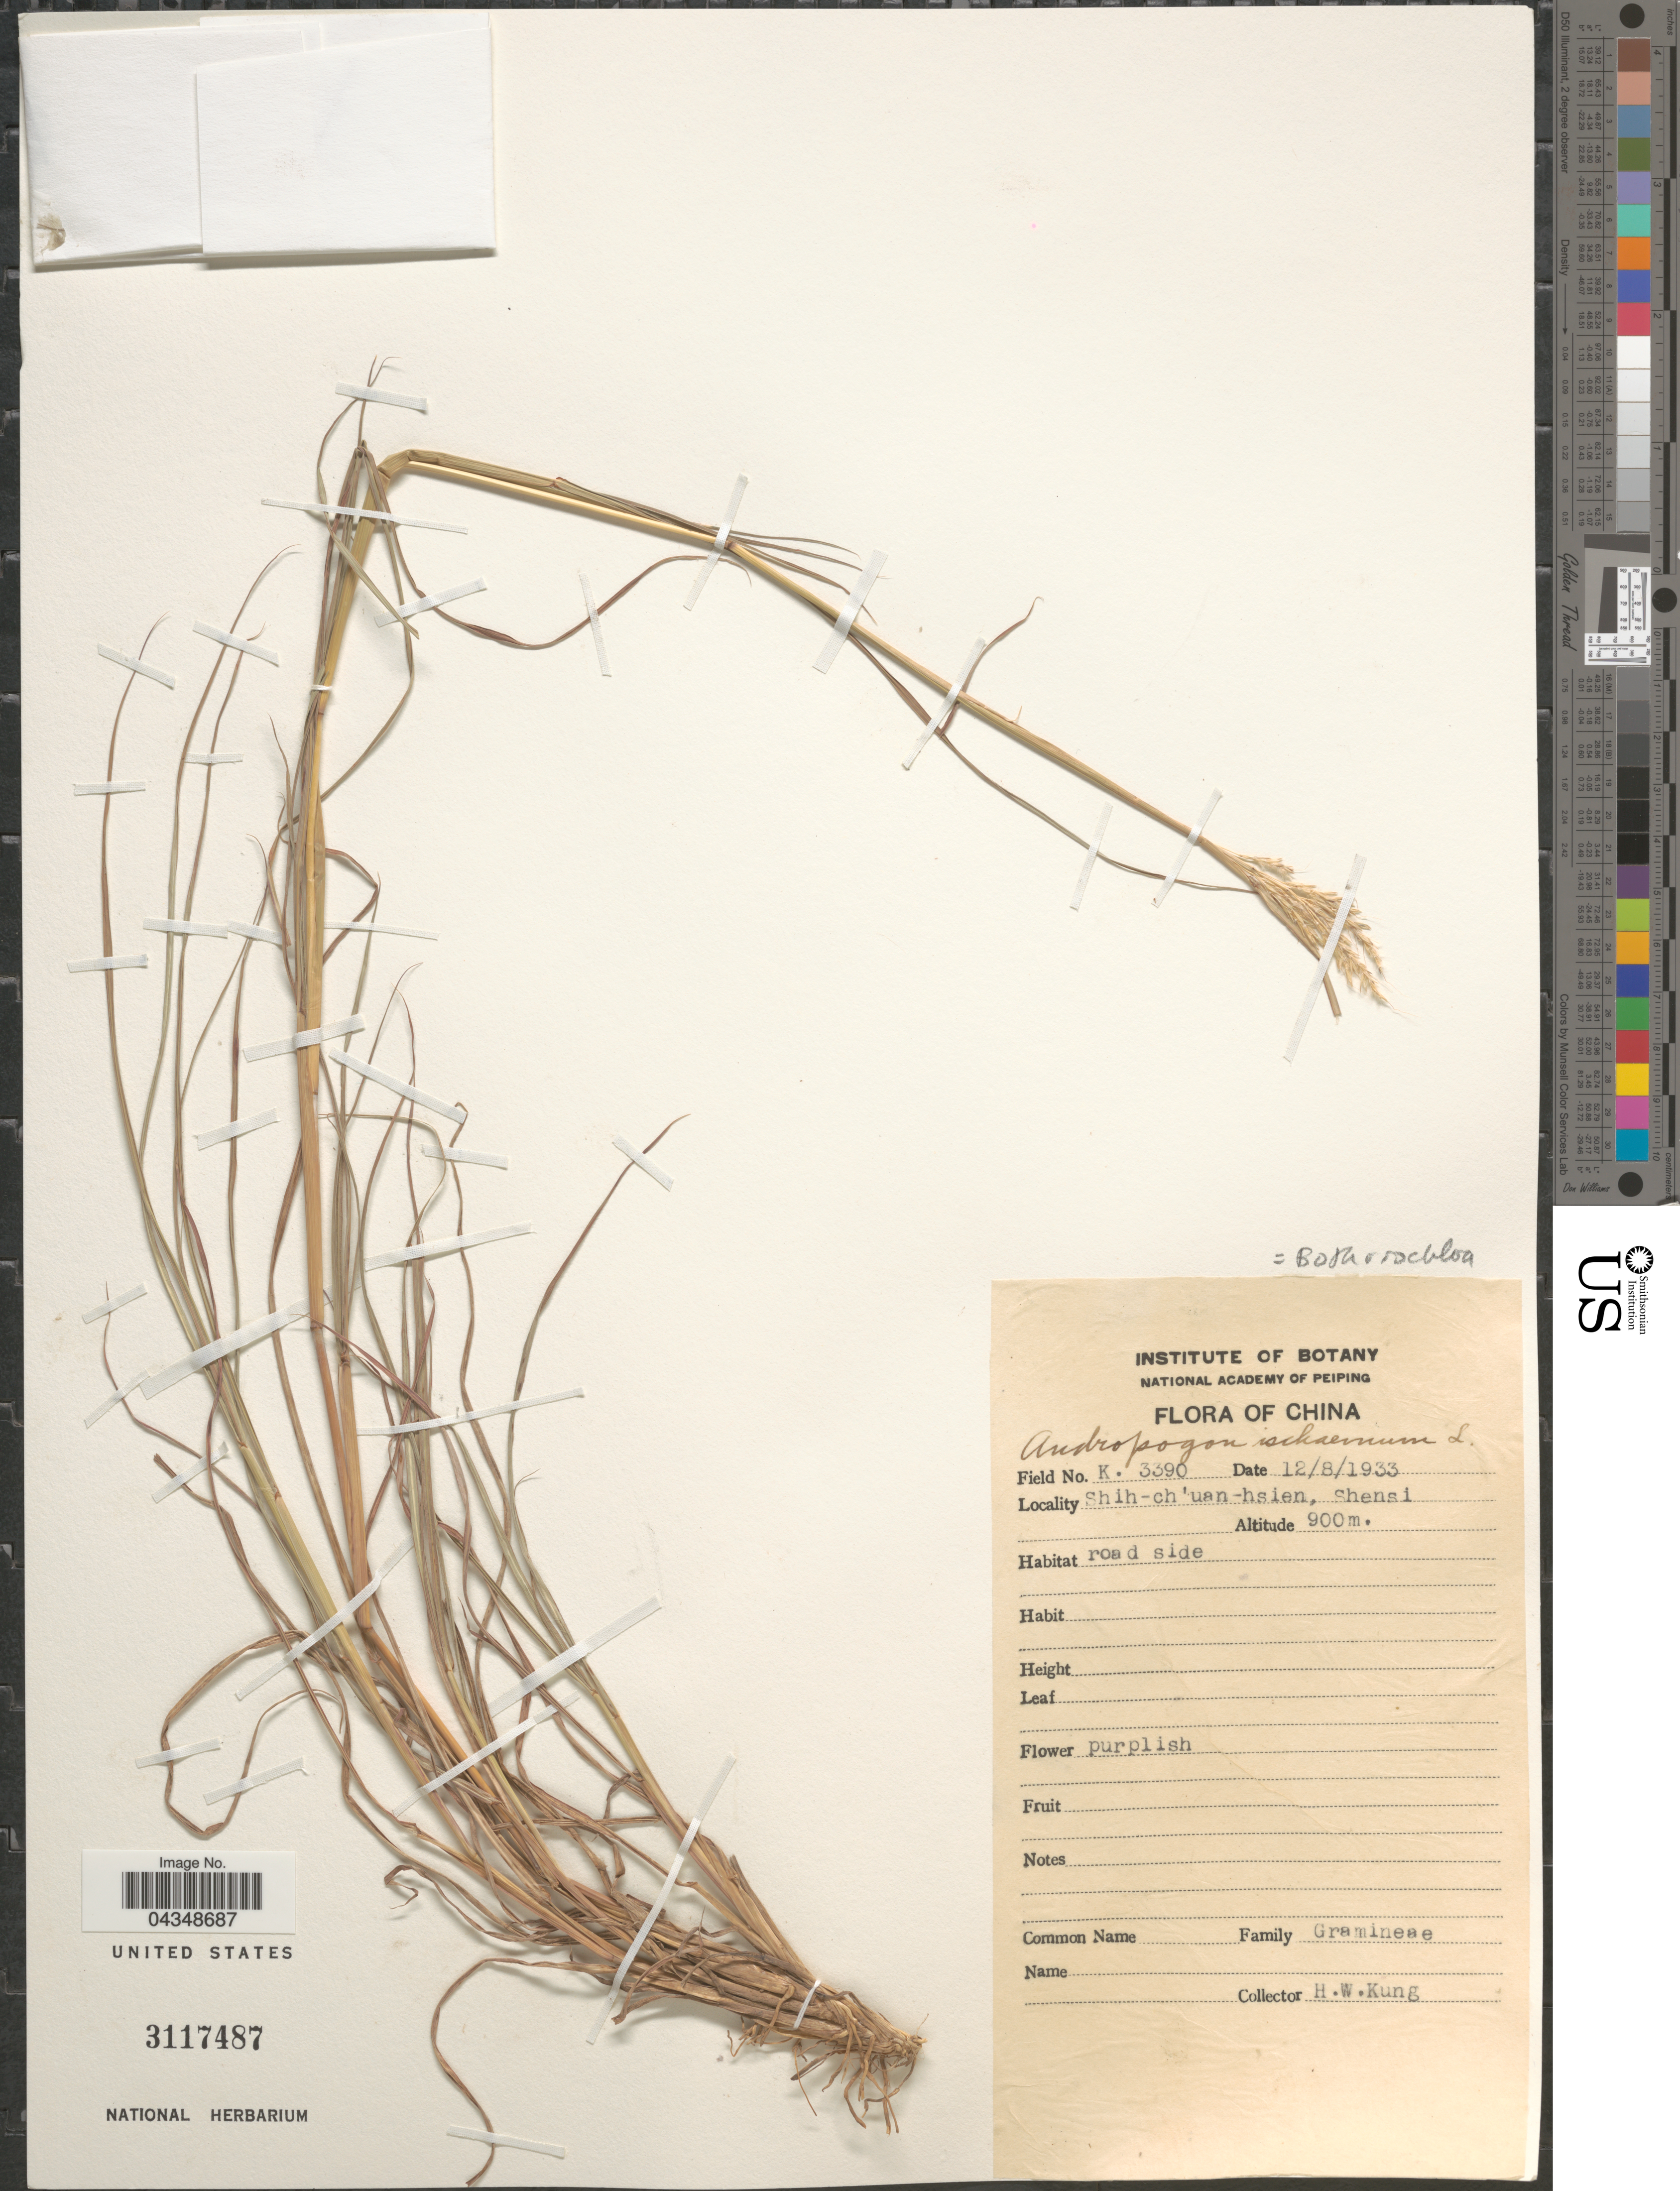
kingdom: Plantae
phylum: Tracheophyta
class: Liliopsida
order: Poales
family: Poaceae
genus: Bothriochloa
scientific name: Bothriochloa ischaemum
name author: (L.) Keng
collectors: H. Kung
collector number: K. 3390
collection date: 1933-08-12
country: China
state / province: Shaanxi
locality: Shih-ch'uan-hsien, Shensi.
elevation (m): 900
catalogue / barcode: US 3117487